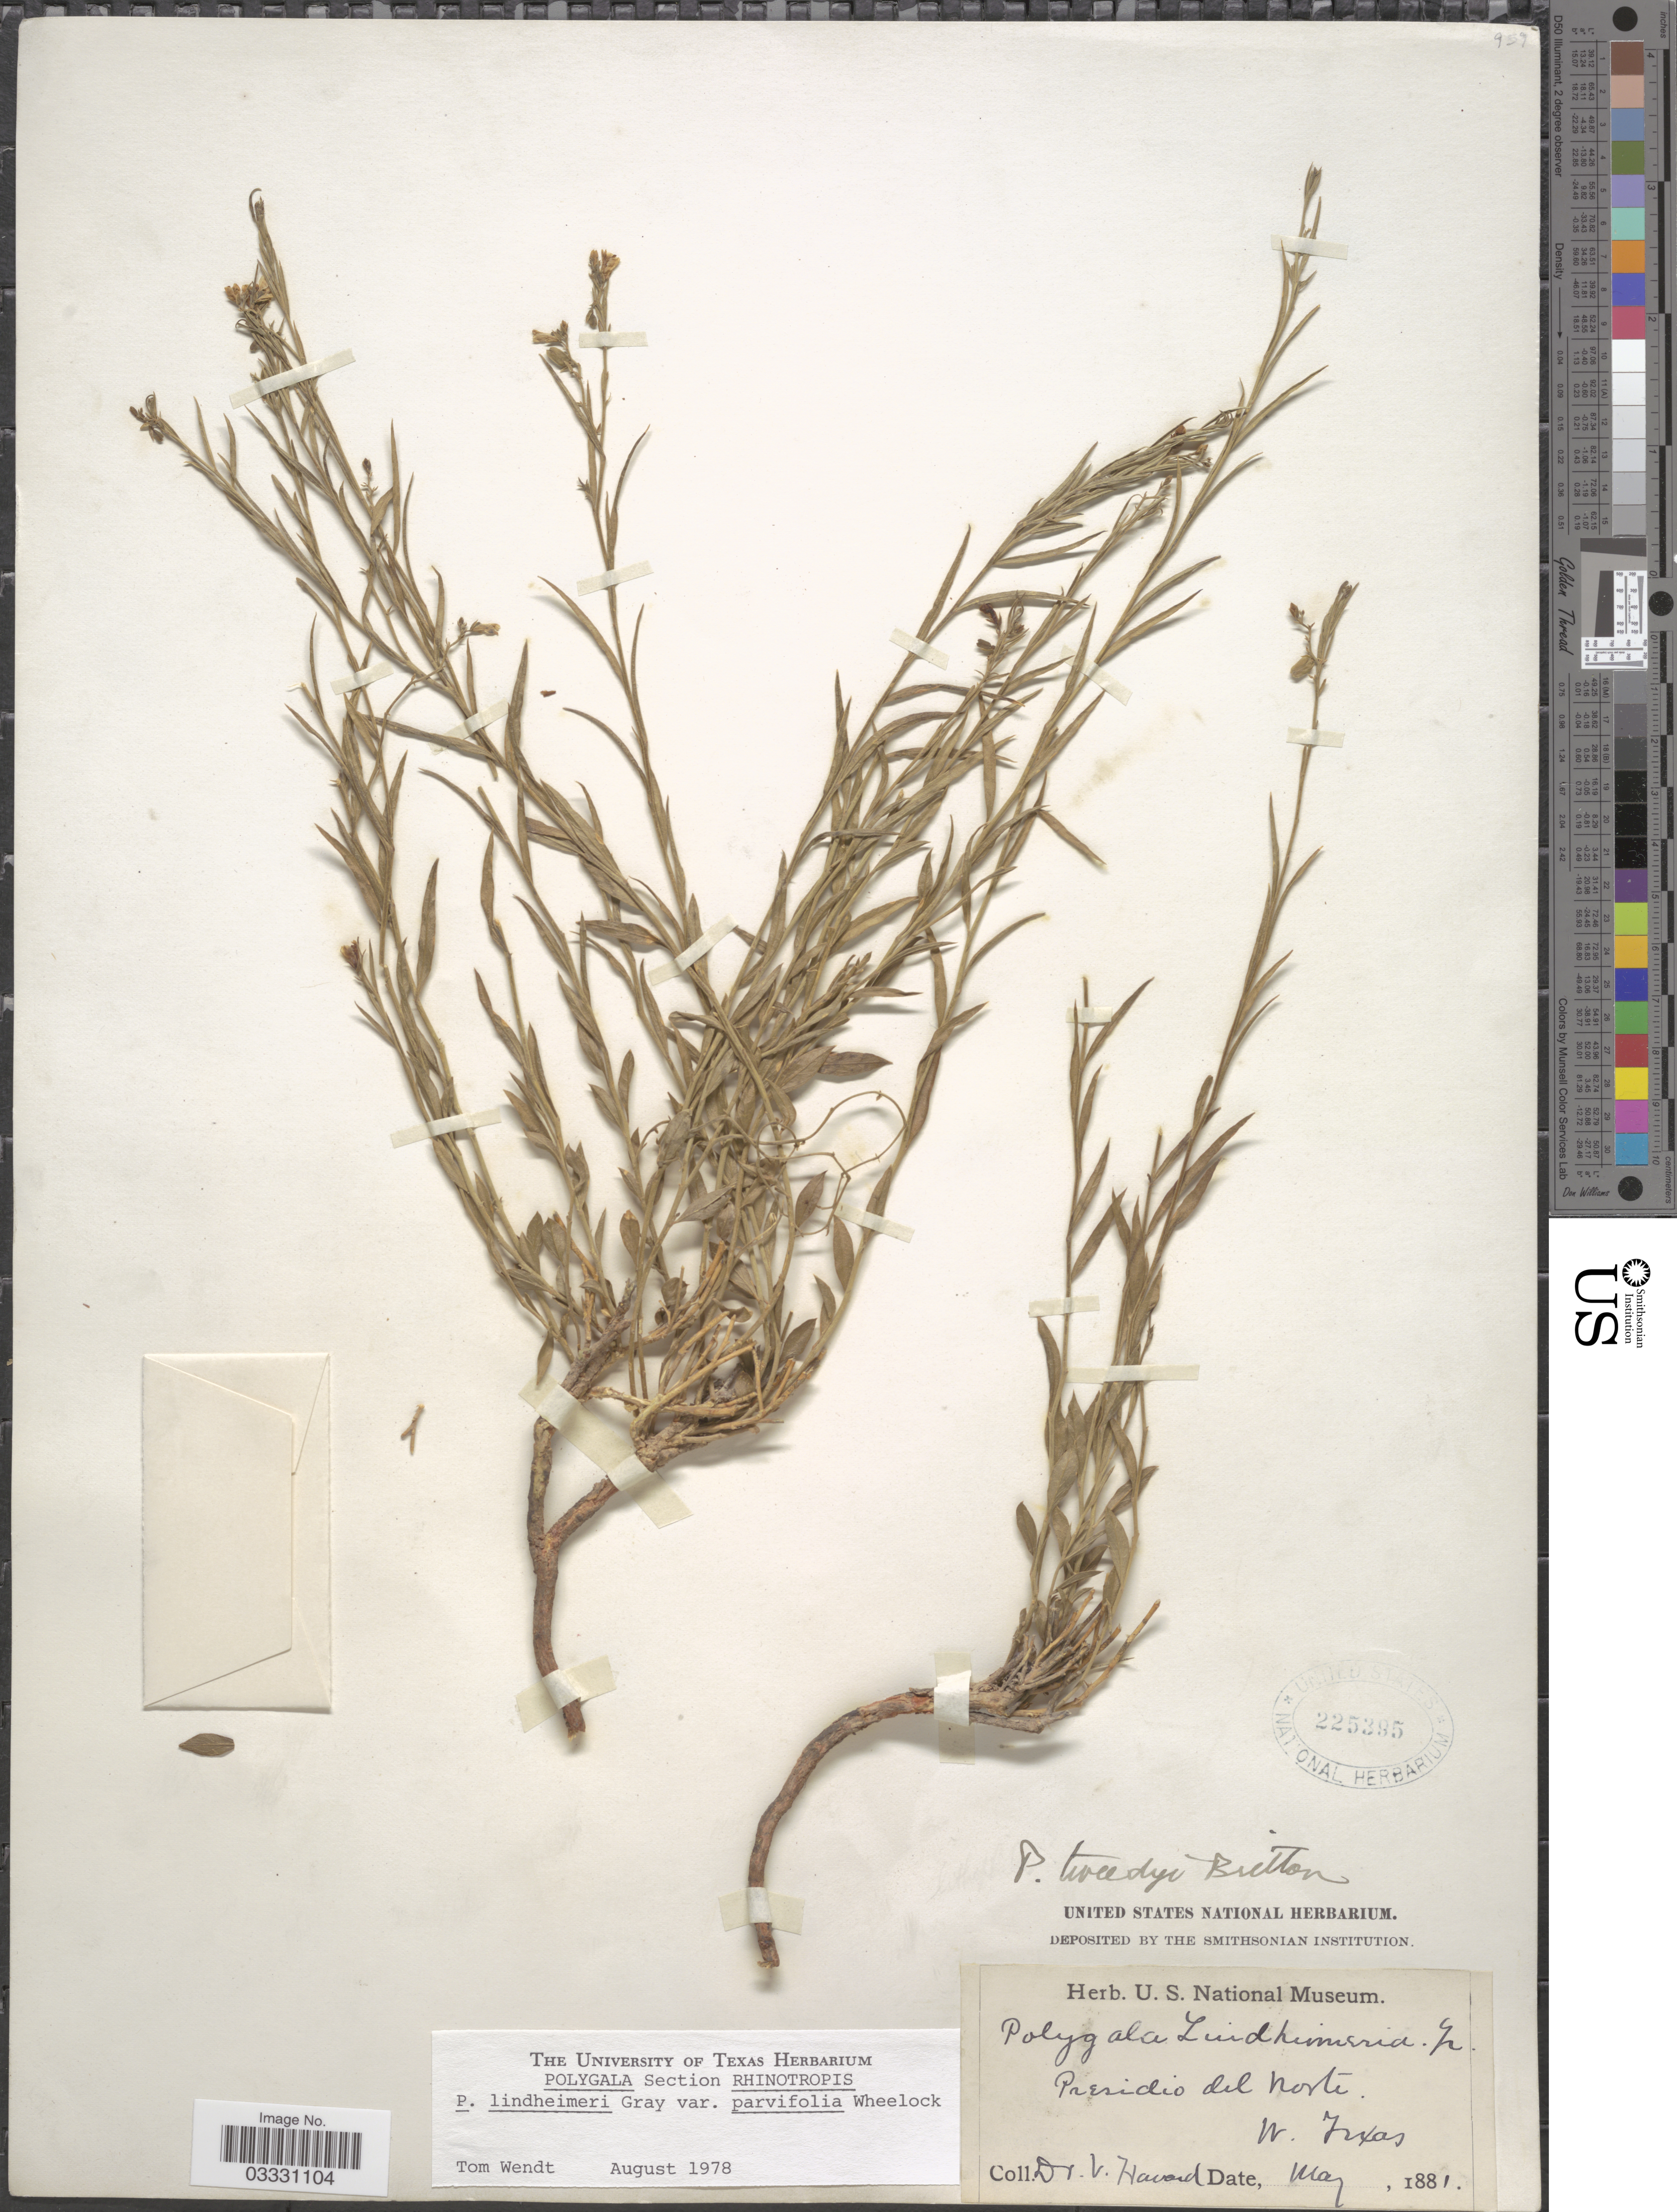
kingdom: Plantae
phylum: Tracheophyta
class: Magnoliopsida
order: Fabales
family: Polygalaceae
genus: Rhinotropis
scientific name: Rhinotropis lindheimeri var. parvifolia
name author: (Wheelock) J.R. Abbott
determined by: Strong, Mark T., (BOT), Smithsonian Institution - National Museum of Natural History (UNITED STATES)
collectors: V. Havard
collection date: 1881-05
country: United States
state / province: Texas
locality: Presidio del Norte, W. Texas.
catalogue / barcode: US 225395